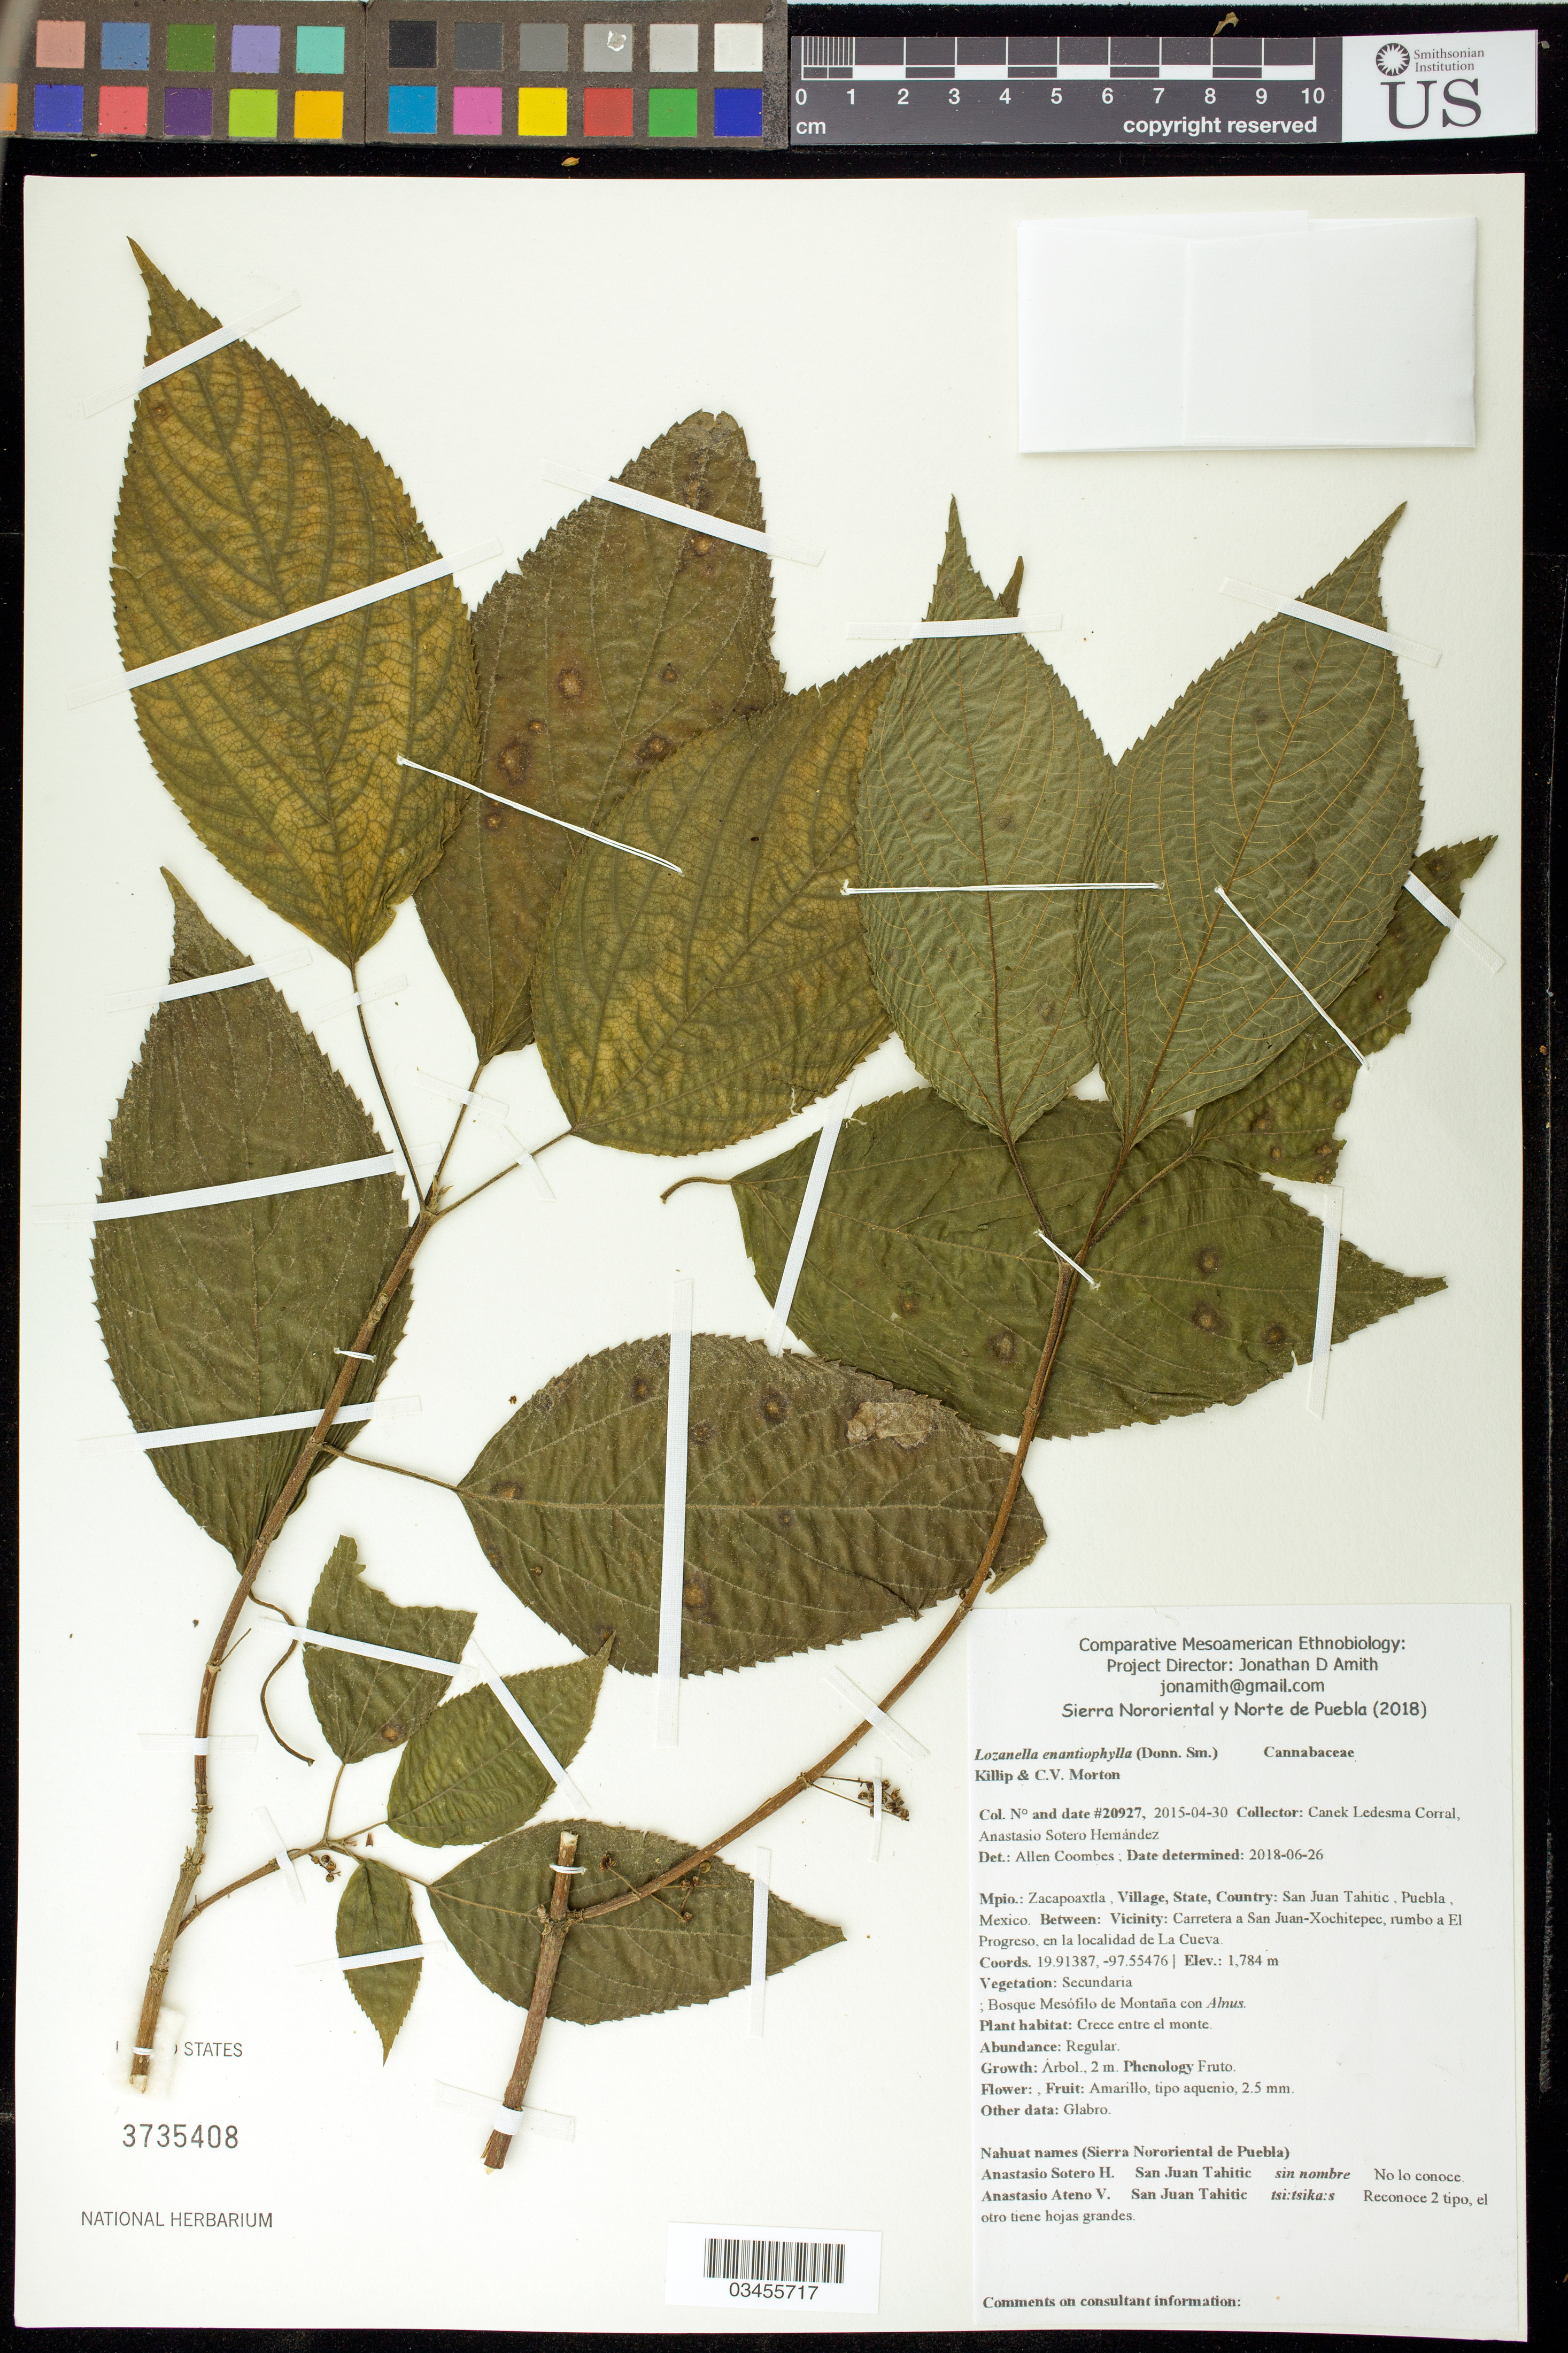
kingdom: Plantae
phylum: Tracheophyta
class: Magnoliopsida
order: Rosales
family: Cannabaceae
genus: Lozanella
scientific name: Lozanella enantiophylla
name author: (Donn. Sm.) Killip & C.V. Morton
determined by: Coombes, Allen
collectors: Canek Ledesma C. & A. Sotero H.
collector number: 20927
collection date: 2015-04-30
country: México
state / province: Puebla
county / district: Zacapoaxtla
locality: PUEBLO: San Juan Tahitic; LOCALIDAD EXACTA: Carretera a San Juan-Xochitepec, rumbo a El Progreso, en la localidad de La Cueva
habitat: Bosque mesófilo de montaña con Alnus | Crece entre el monte.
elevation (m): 1784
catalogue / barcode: US 3735408